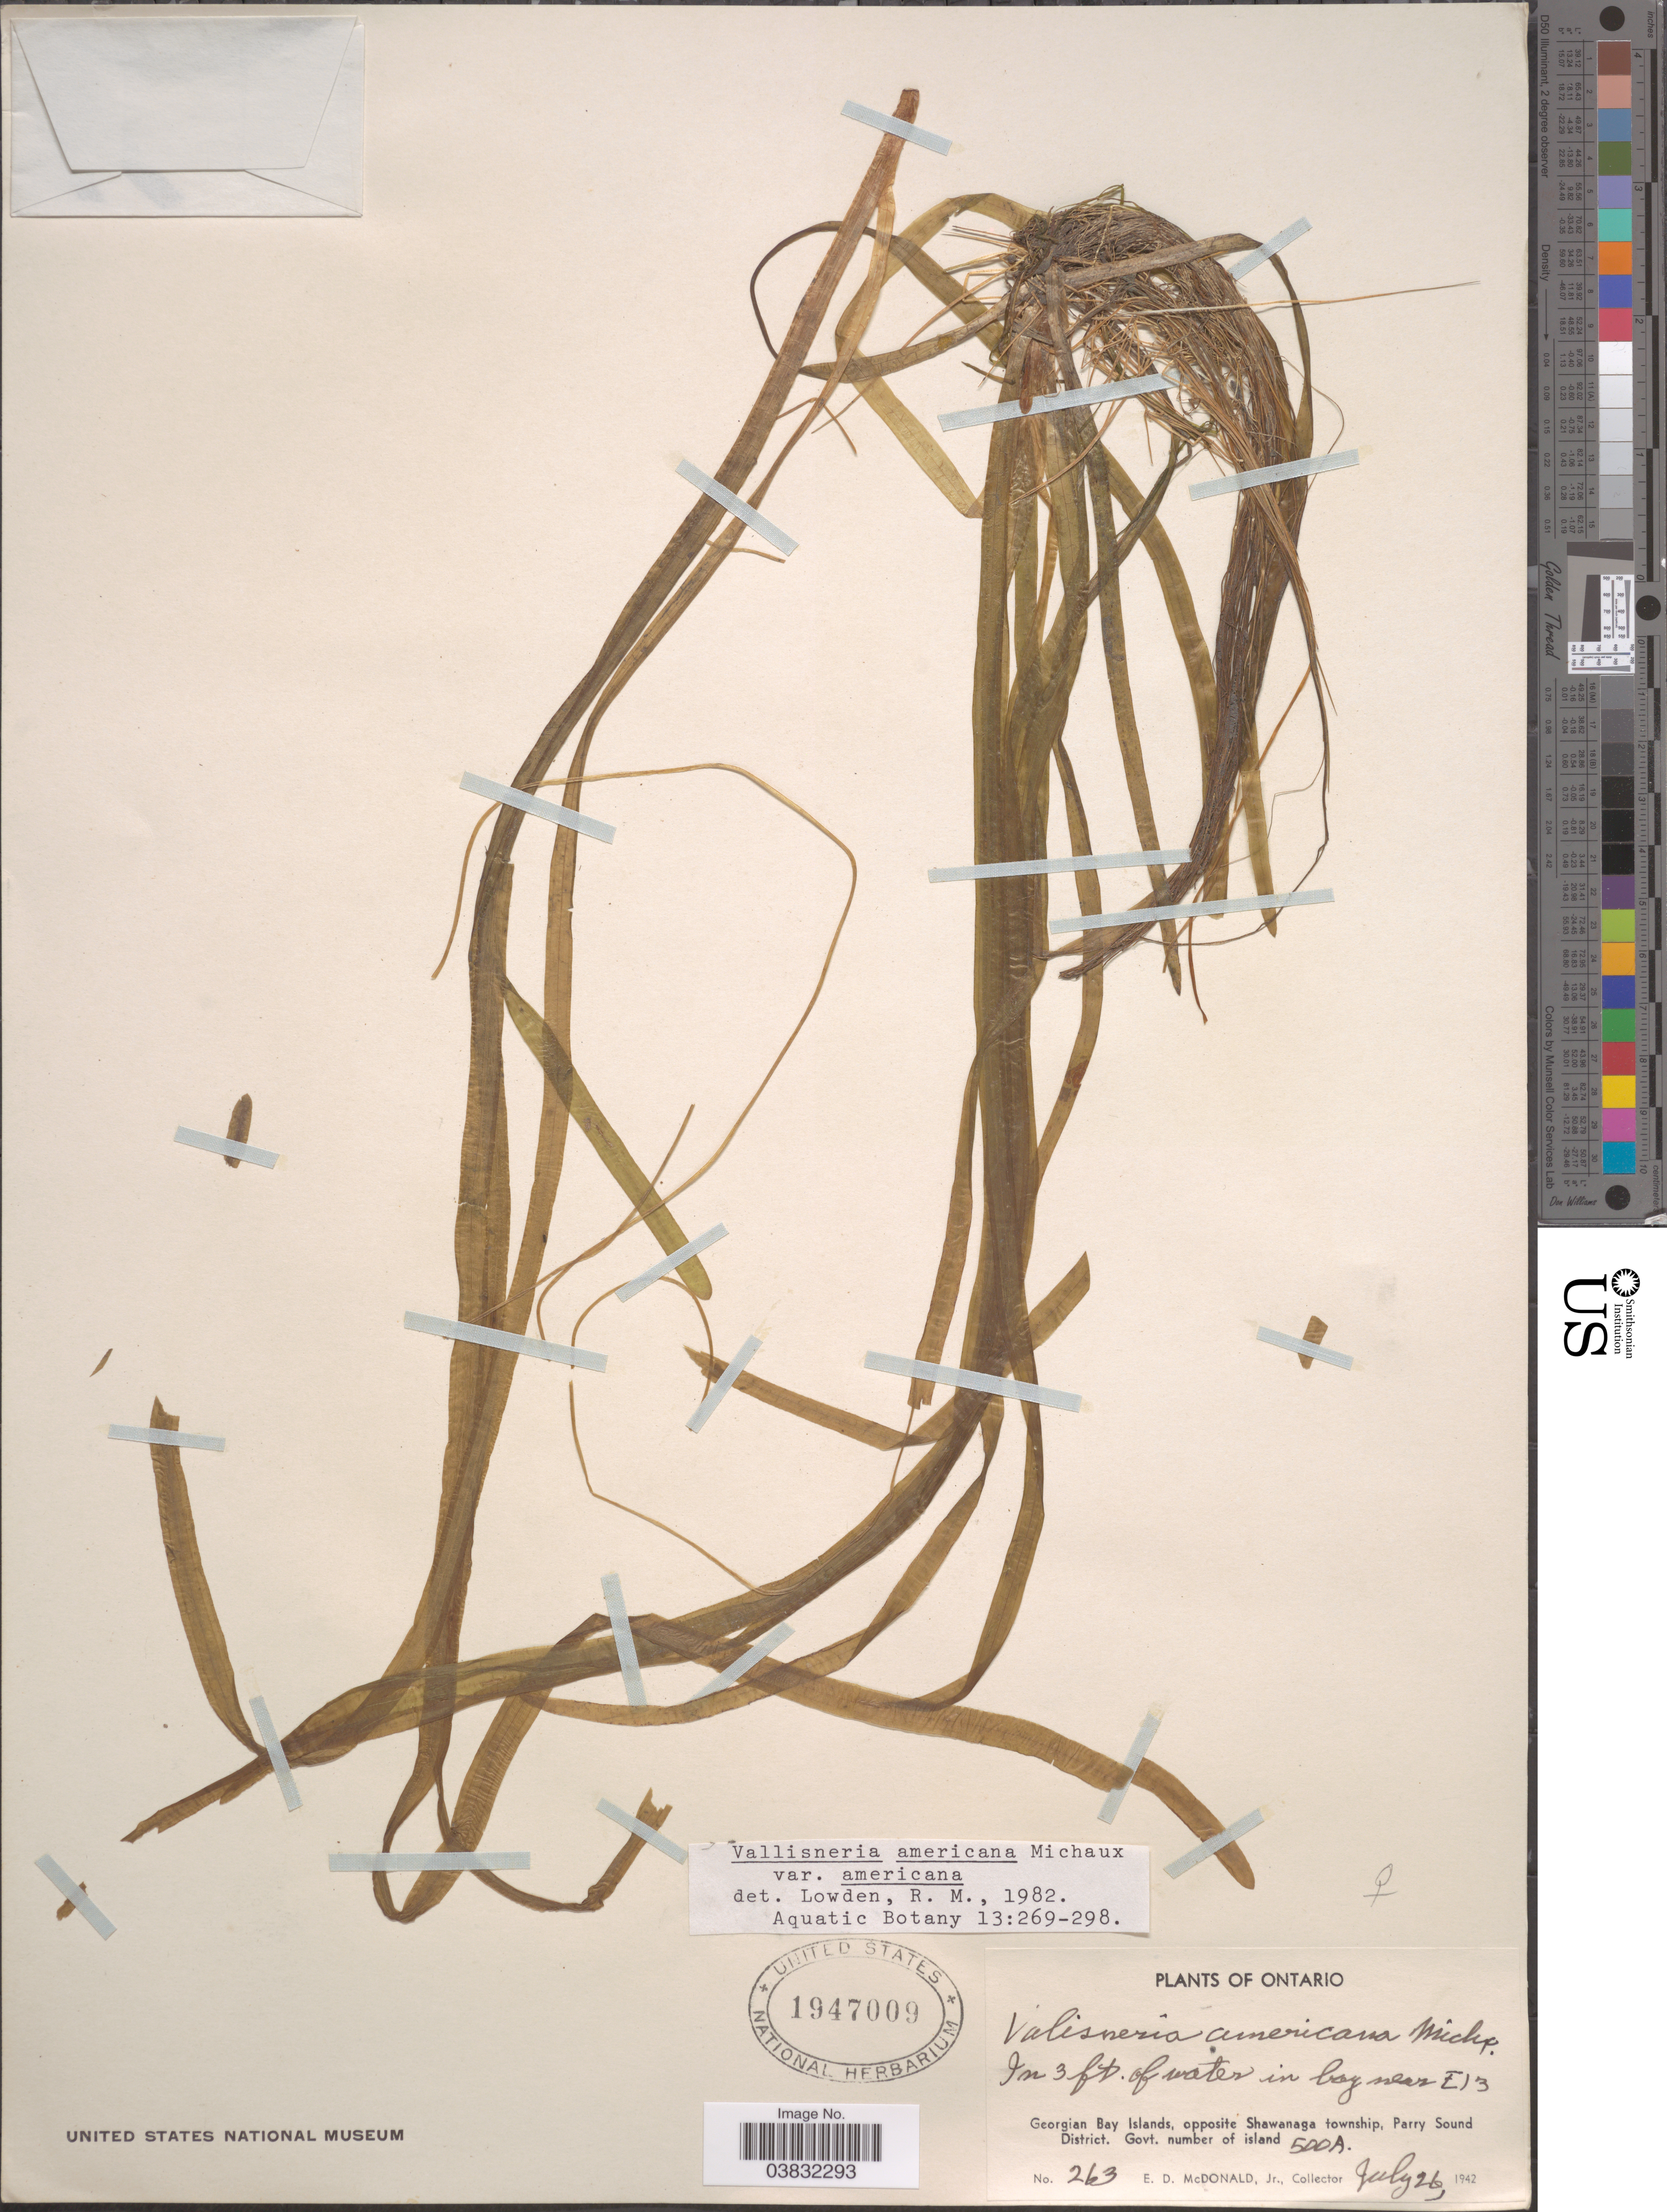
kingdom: Plantae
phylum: Tracheophyta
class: Liliopsida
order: Alismatales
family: Hydrocharitaceae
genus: Vallisneria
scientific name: Vallisneria americana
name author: Michx.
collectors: E. D. McDonald Jr.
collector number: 263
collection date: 1942-07-26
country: Canada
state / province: Ontario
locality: In bay near E13. Georgian Bay Islands, opposite Shawanaga township, Parry Sound District. Govt. number of island 500A.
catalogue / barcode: US 1947009